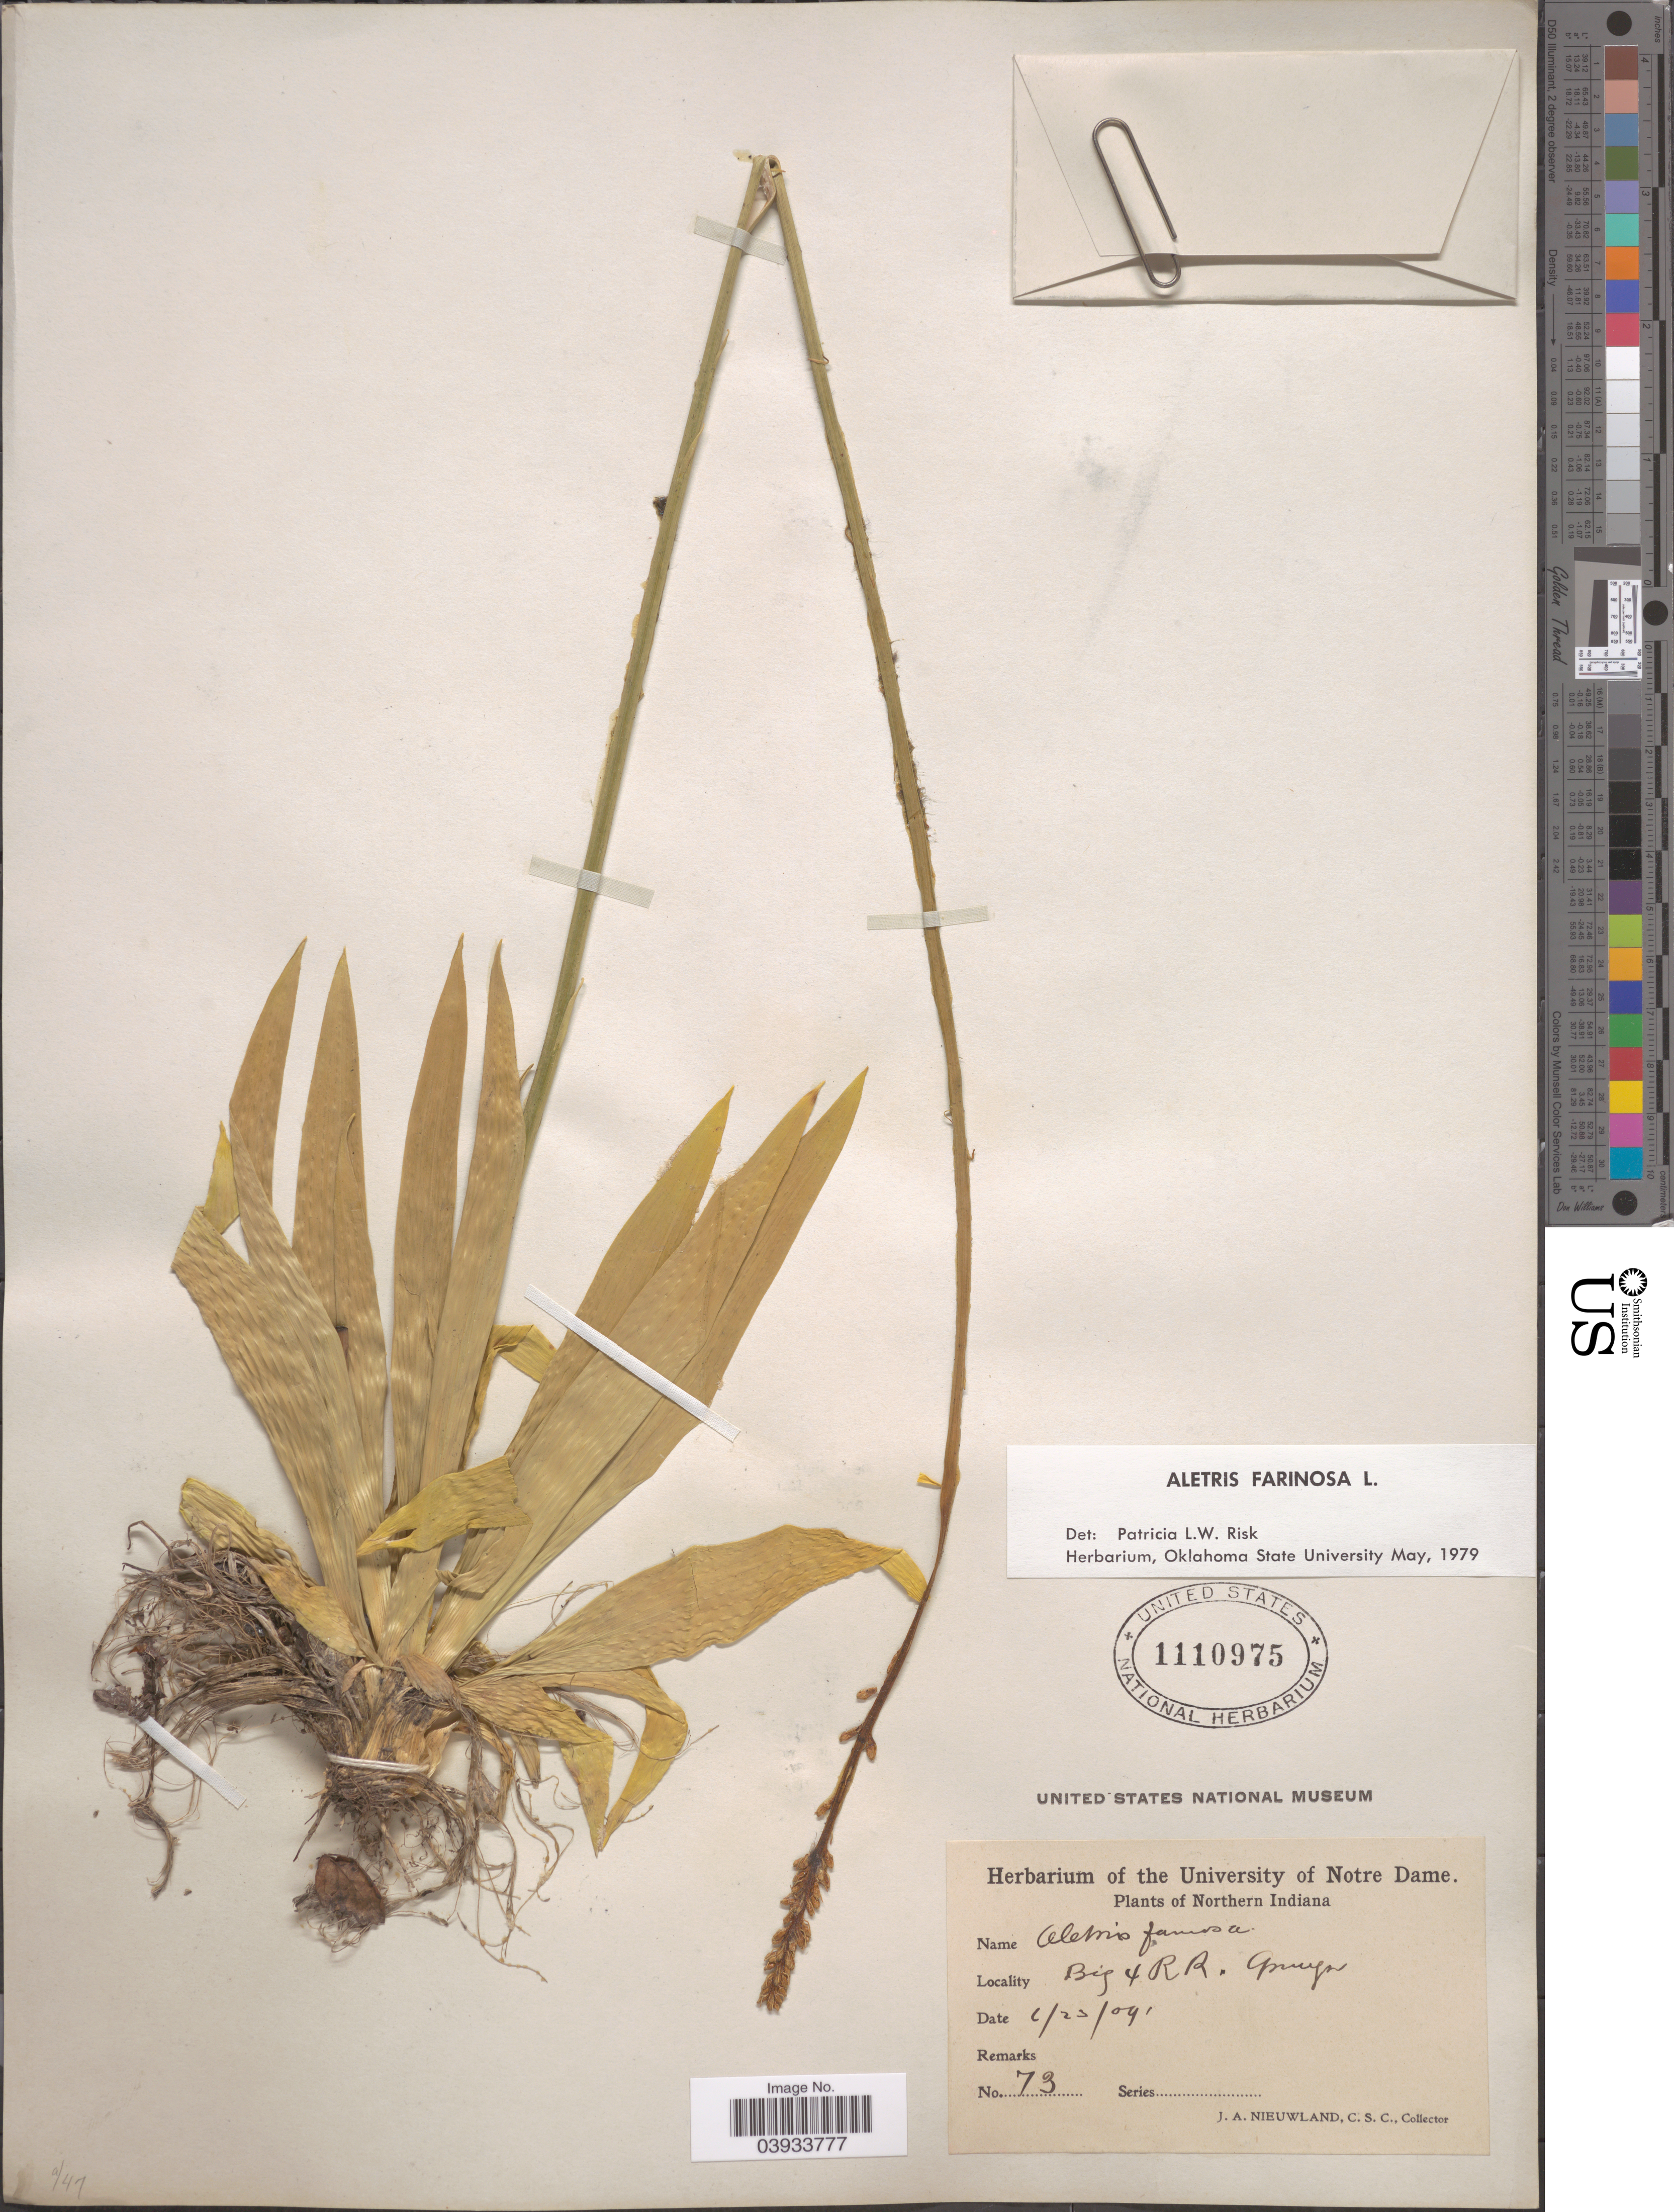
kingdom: Plantae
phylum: Tracheophyta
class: Liliopsida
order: Dioscoreales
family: Nartheciaceae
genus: Aletris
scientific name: Aletris farinosa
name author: L.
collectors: J. A. Nieuwland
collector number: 73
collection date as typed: Transcribed d/m/y: 23/6/9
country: United States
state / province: Indiana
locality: Northern Indiana. Big 4 RR. Granger.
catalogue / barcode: US 1110975